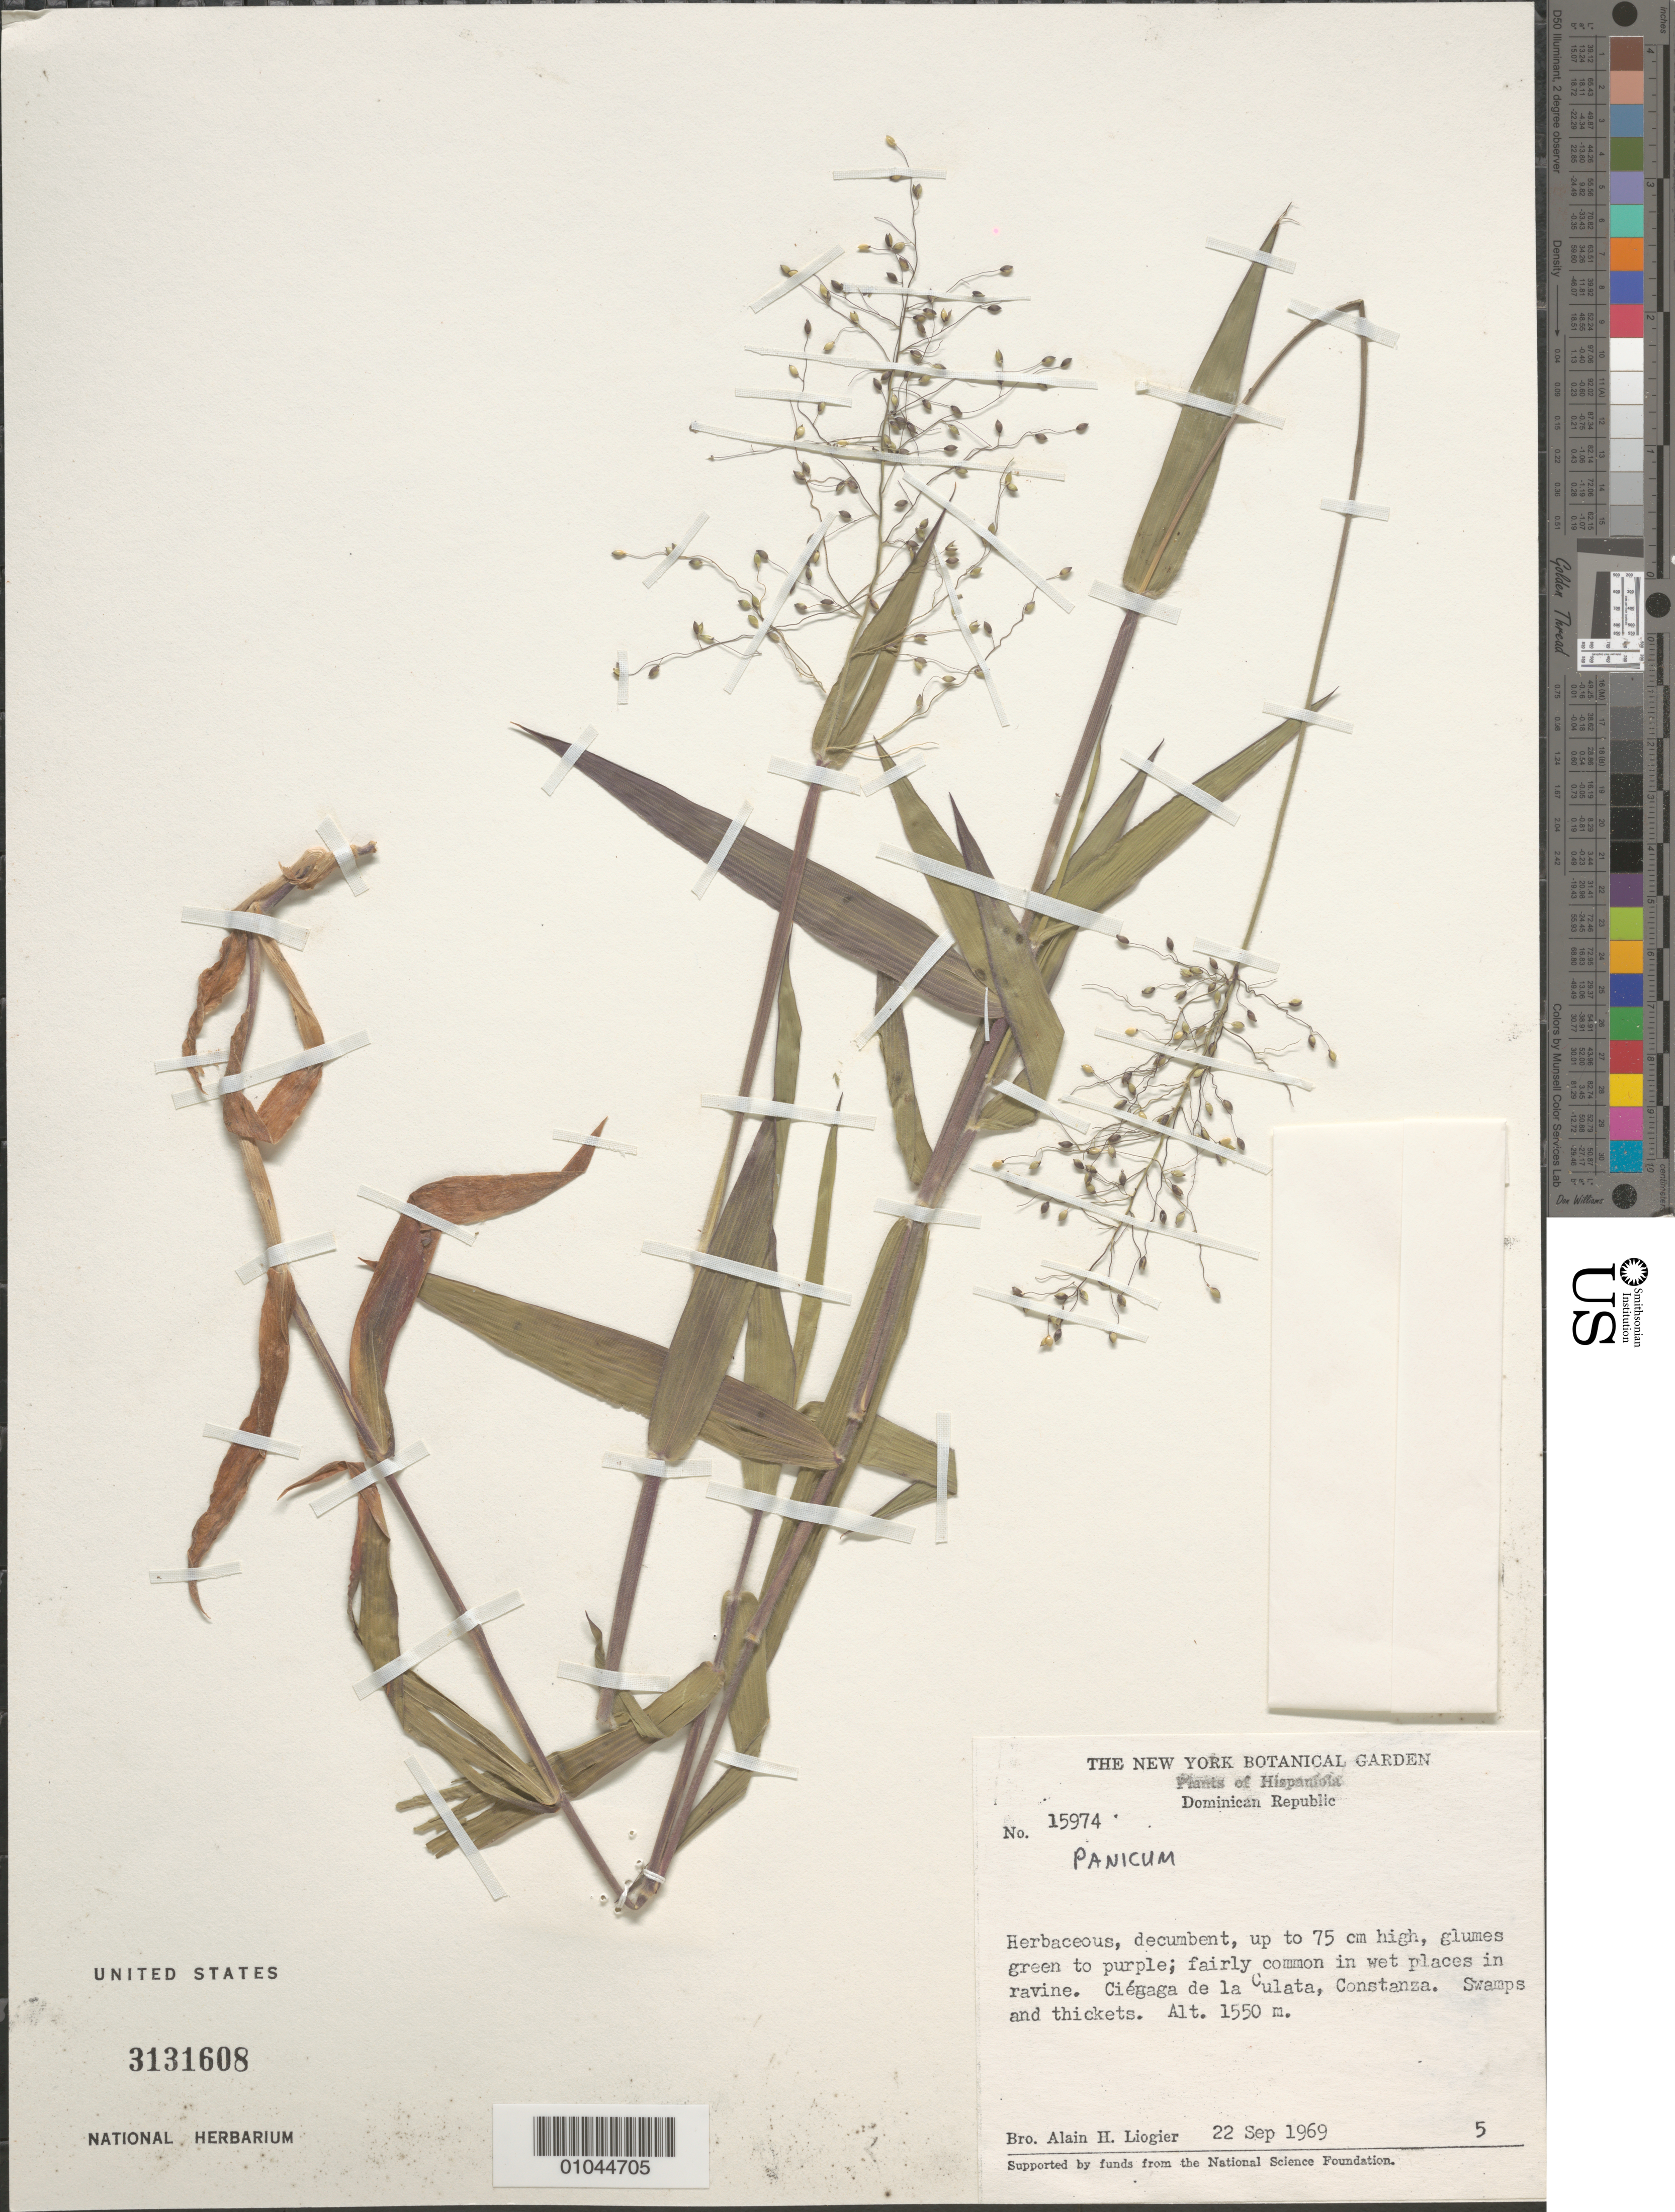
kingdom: Plantae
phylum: Tracheophyta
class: Liliopsida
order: Poales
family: Poaceae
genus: Panicum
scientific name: Panicum sp.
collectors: A. H. Liogier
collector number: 15974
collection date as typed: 22 Sep 1969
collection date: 1969-09-22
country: Dominican Republic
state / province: La Vega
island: Hispaniola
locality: Ciegaga de la Culata, Constanza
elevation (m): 1550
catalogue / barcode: US 3131608